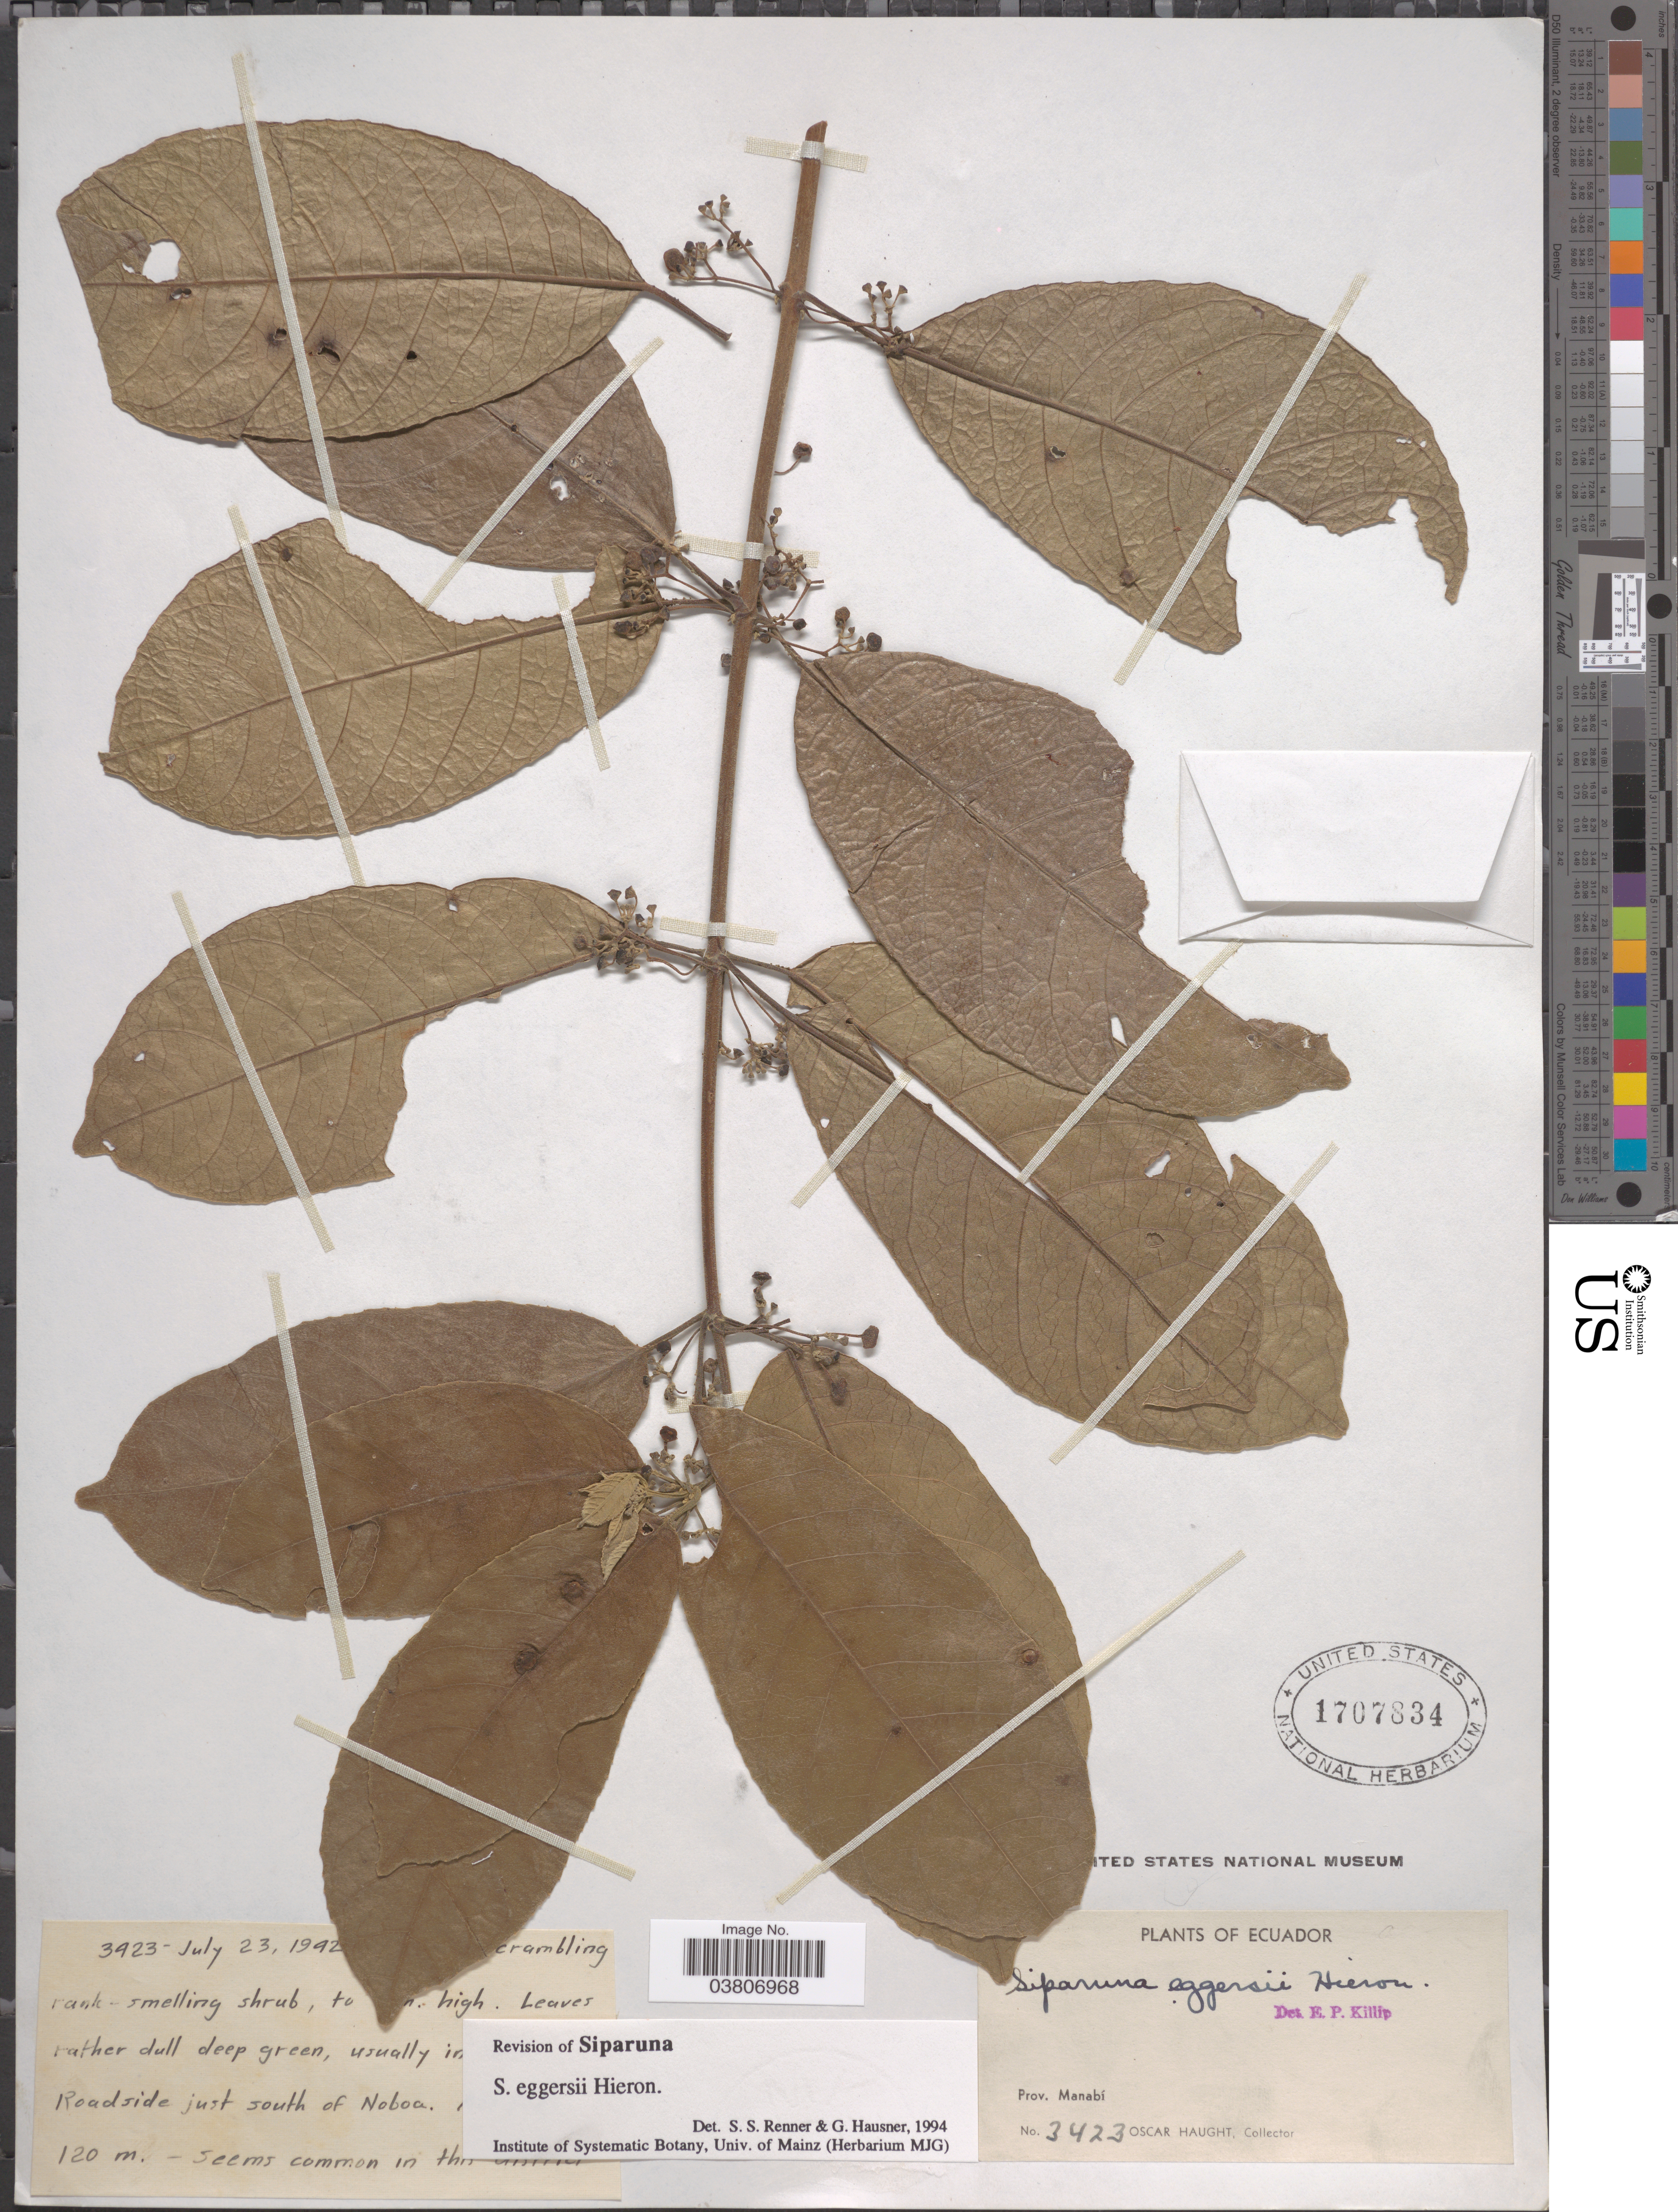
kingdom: Plantae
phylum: Tracheophyta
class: Magnoliopsida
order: Laurales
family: Siparunaceae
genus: Siparuna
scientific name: Siparuna eggersii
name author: Hieron.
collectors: O. L. Haught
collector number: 3423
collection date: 1942-07-23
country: Ecuador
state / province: Manabí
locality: Roadside just south of Noboa.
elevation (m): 120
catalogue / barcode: US 1707834